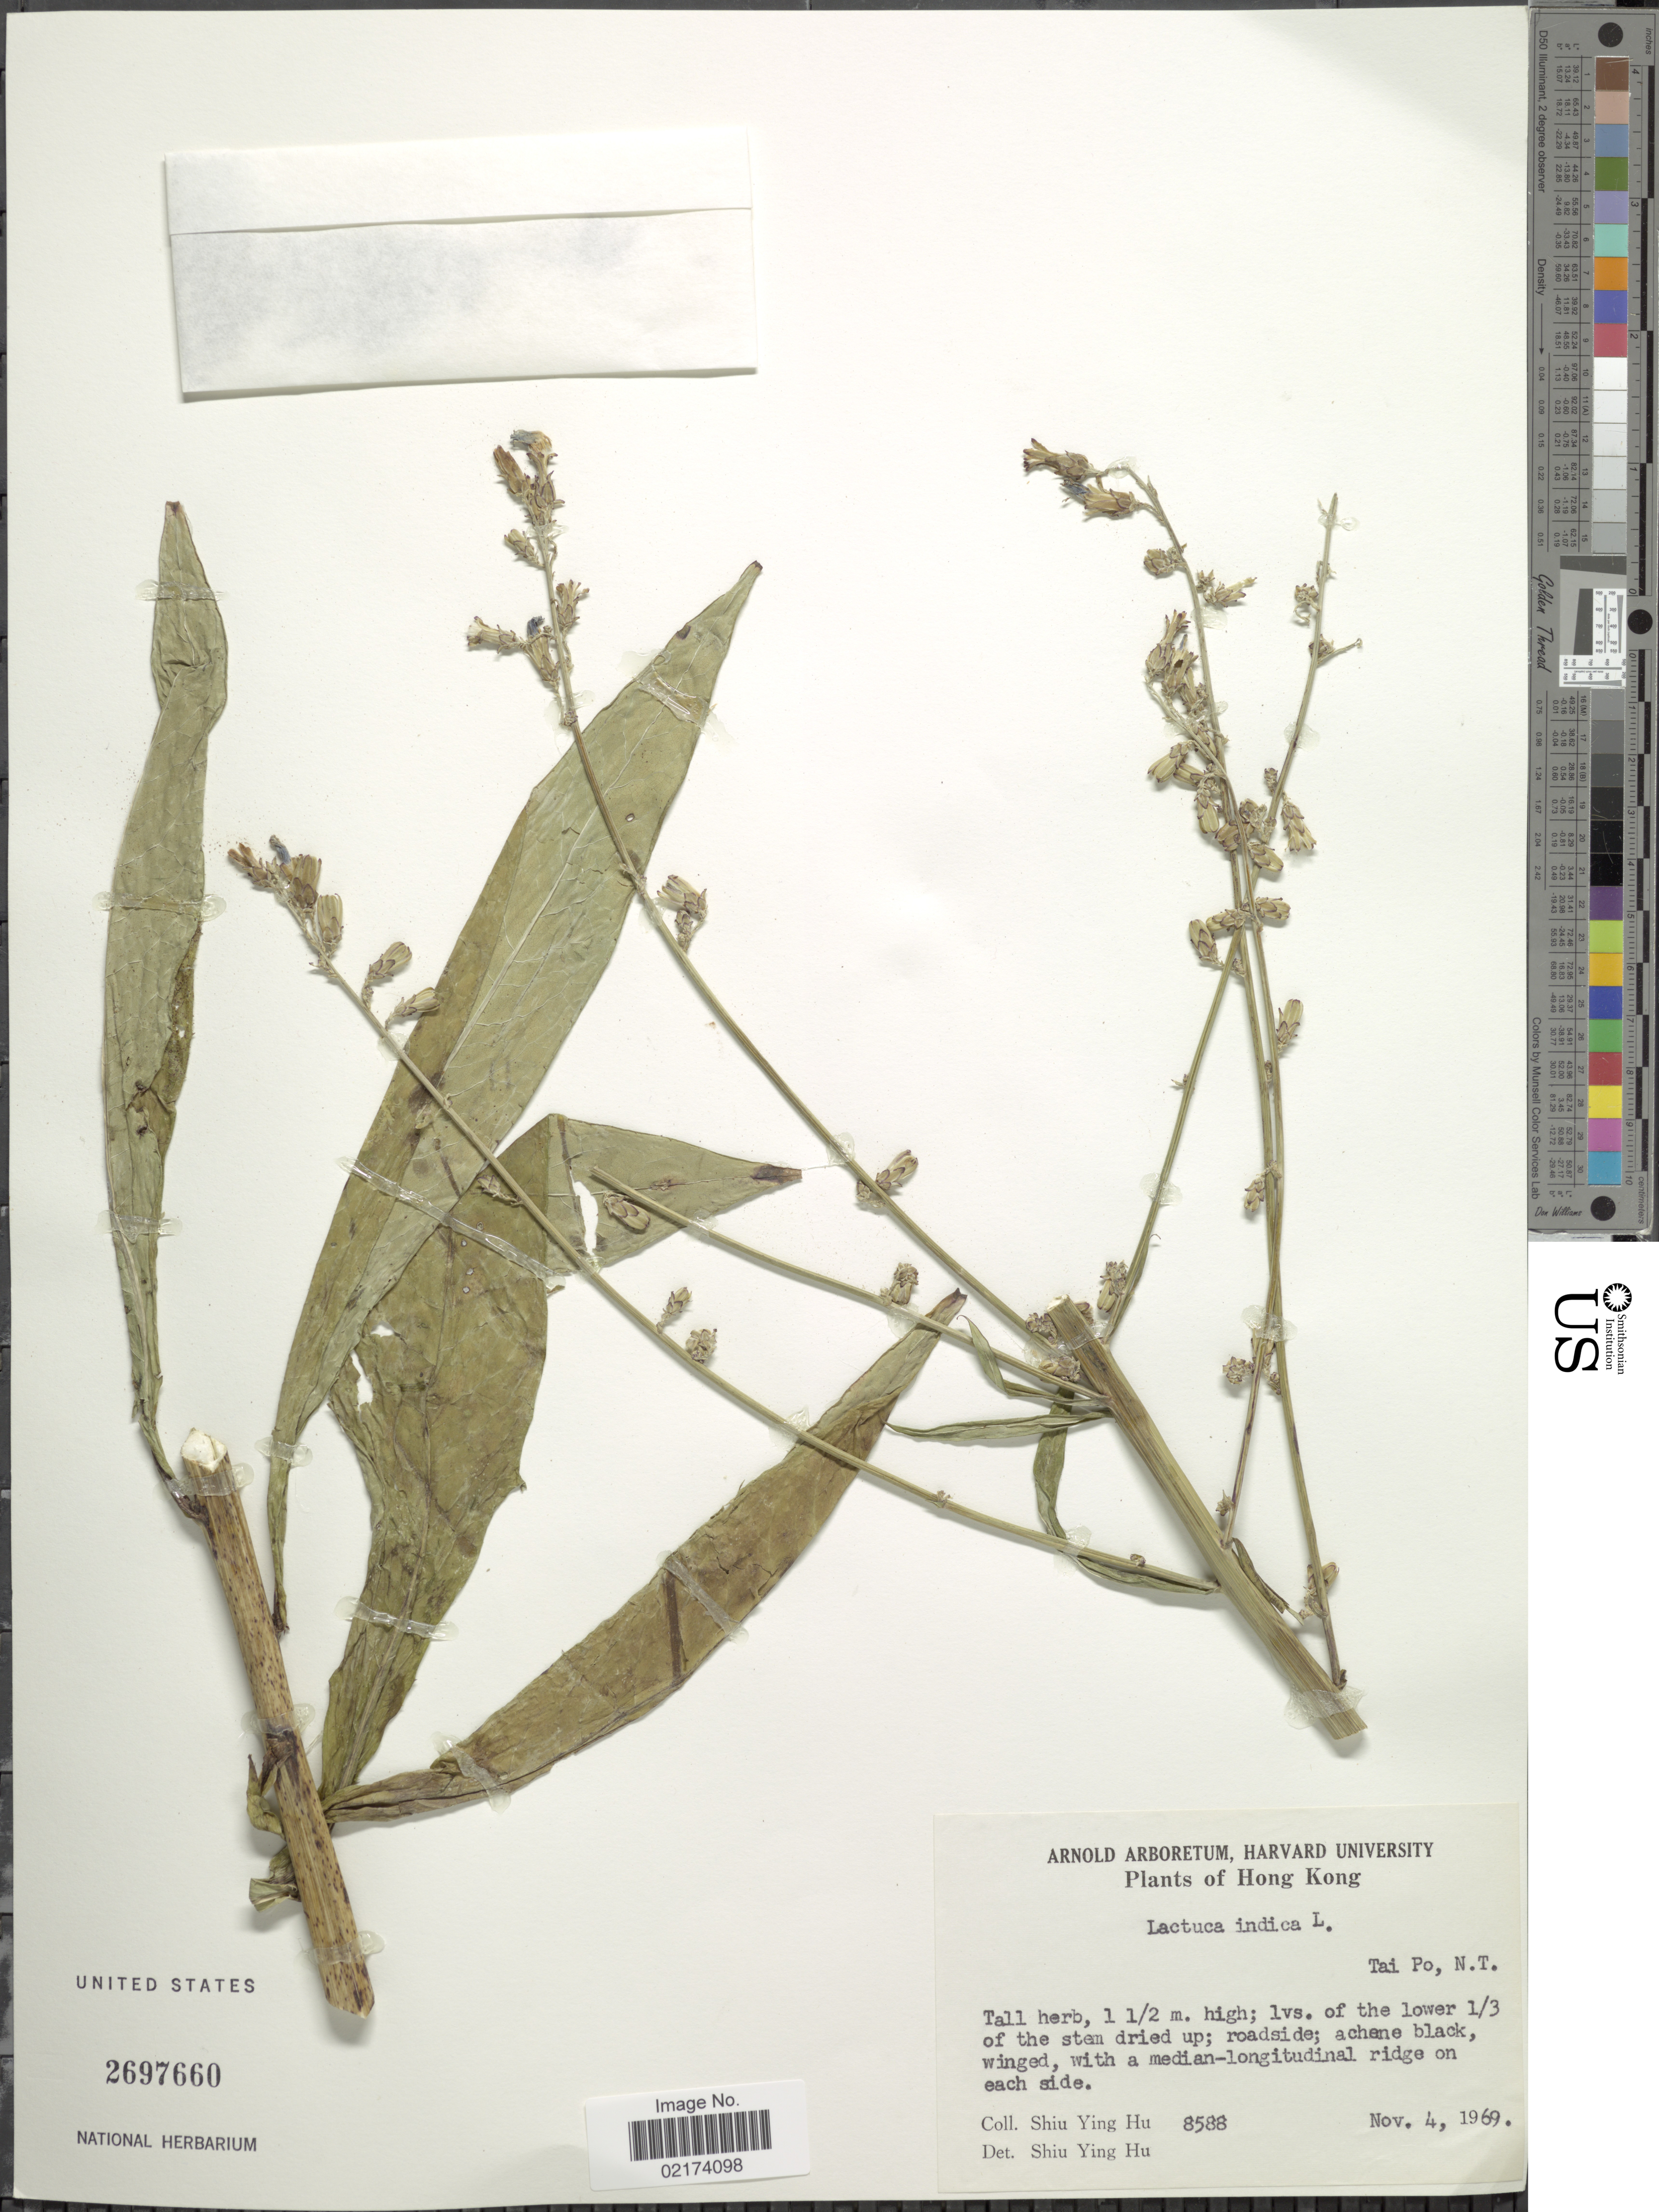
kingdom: Plantae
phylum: Tracheophyta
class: Magnoliopsida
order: Asterales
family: Asteraceae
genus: Lactuca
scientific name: Lactuca indica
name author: L.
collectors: S. Y. Hu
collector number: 8588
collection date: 1969-11-04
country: China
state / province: Hong Kong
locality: Tai Po, N. T.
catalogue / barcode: US 2697660